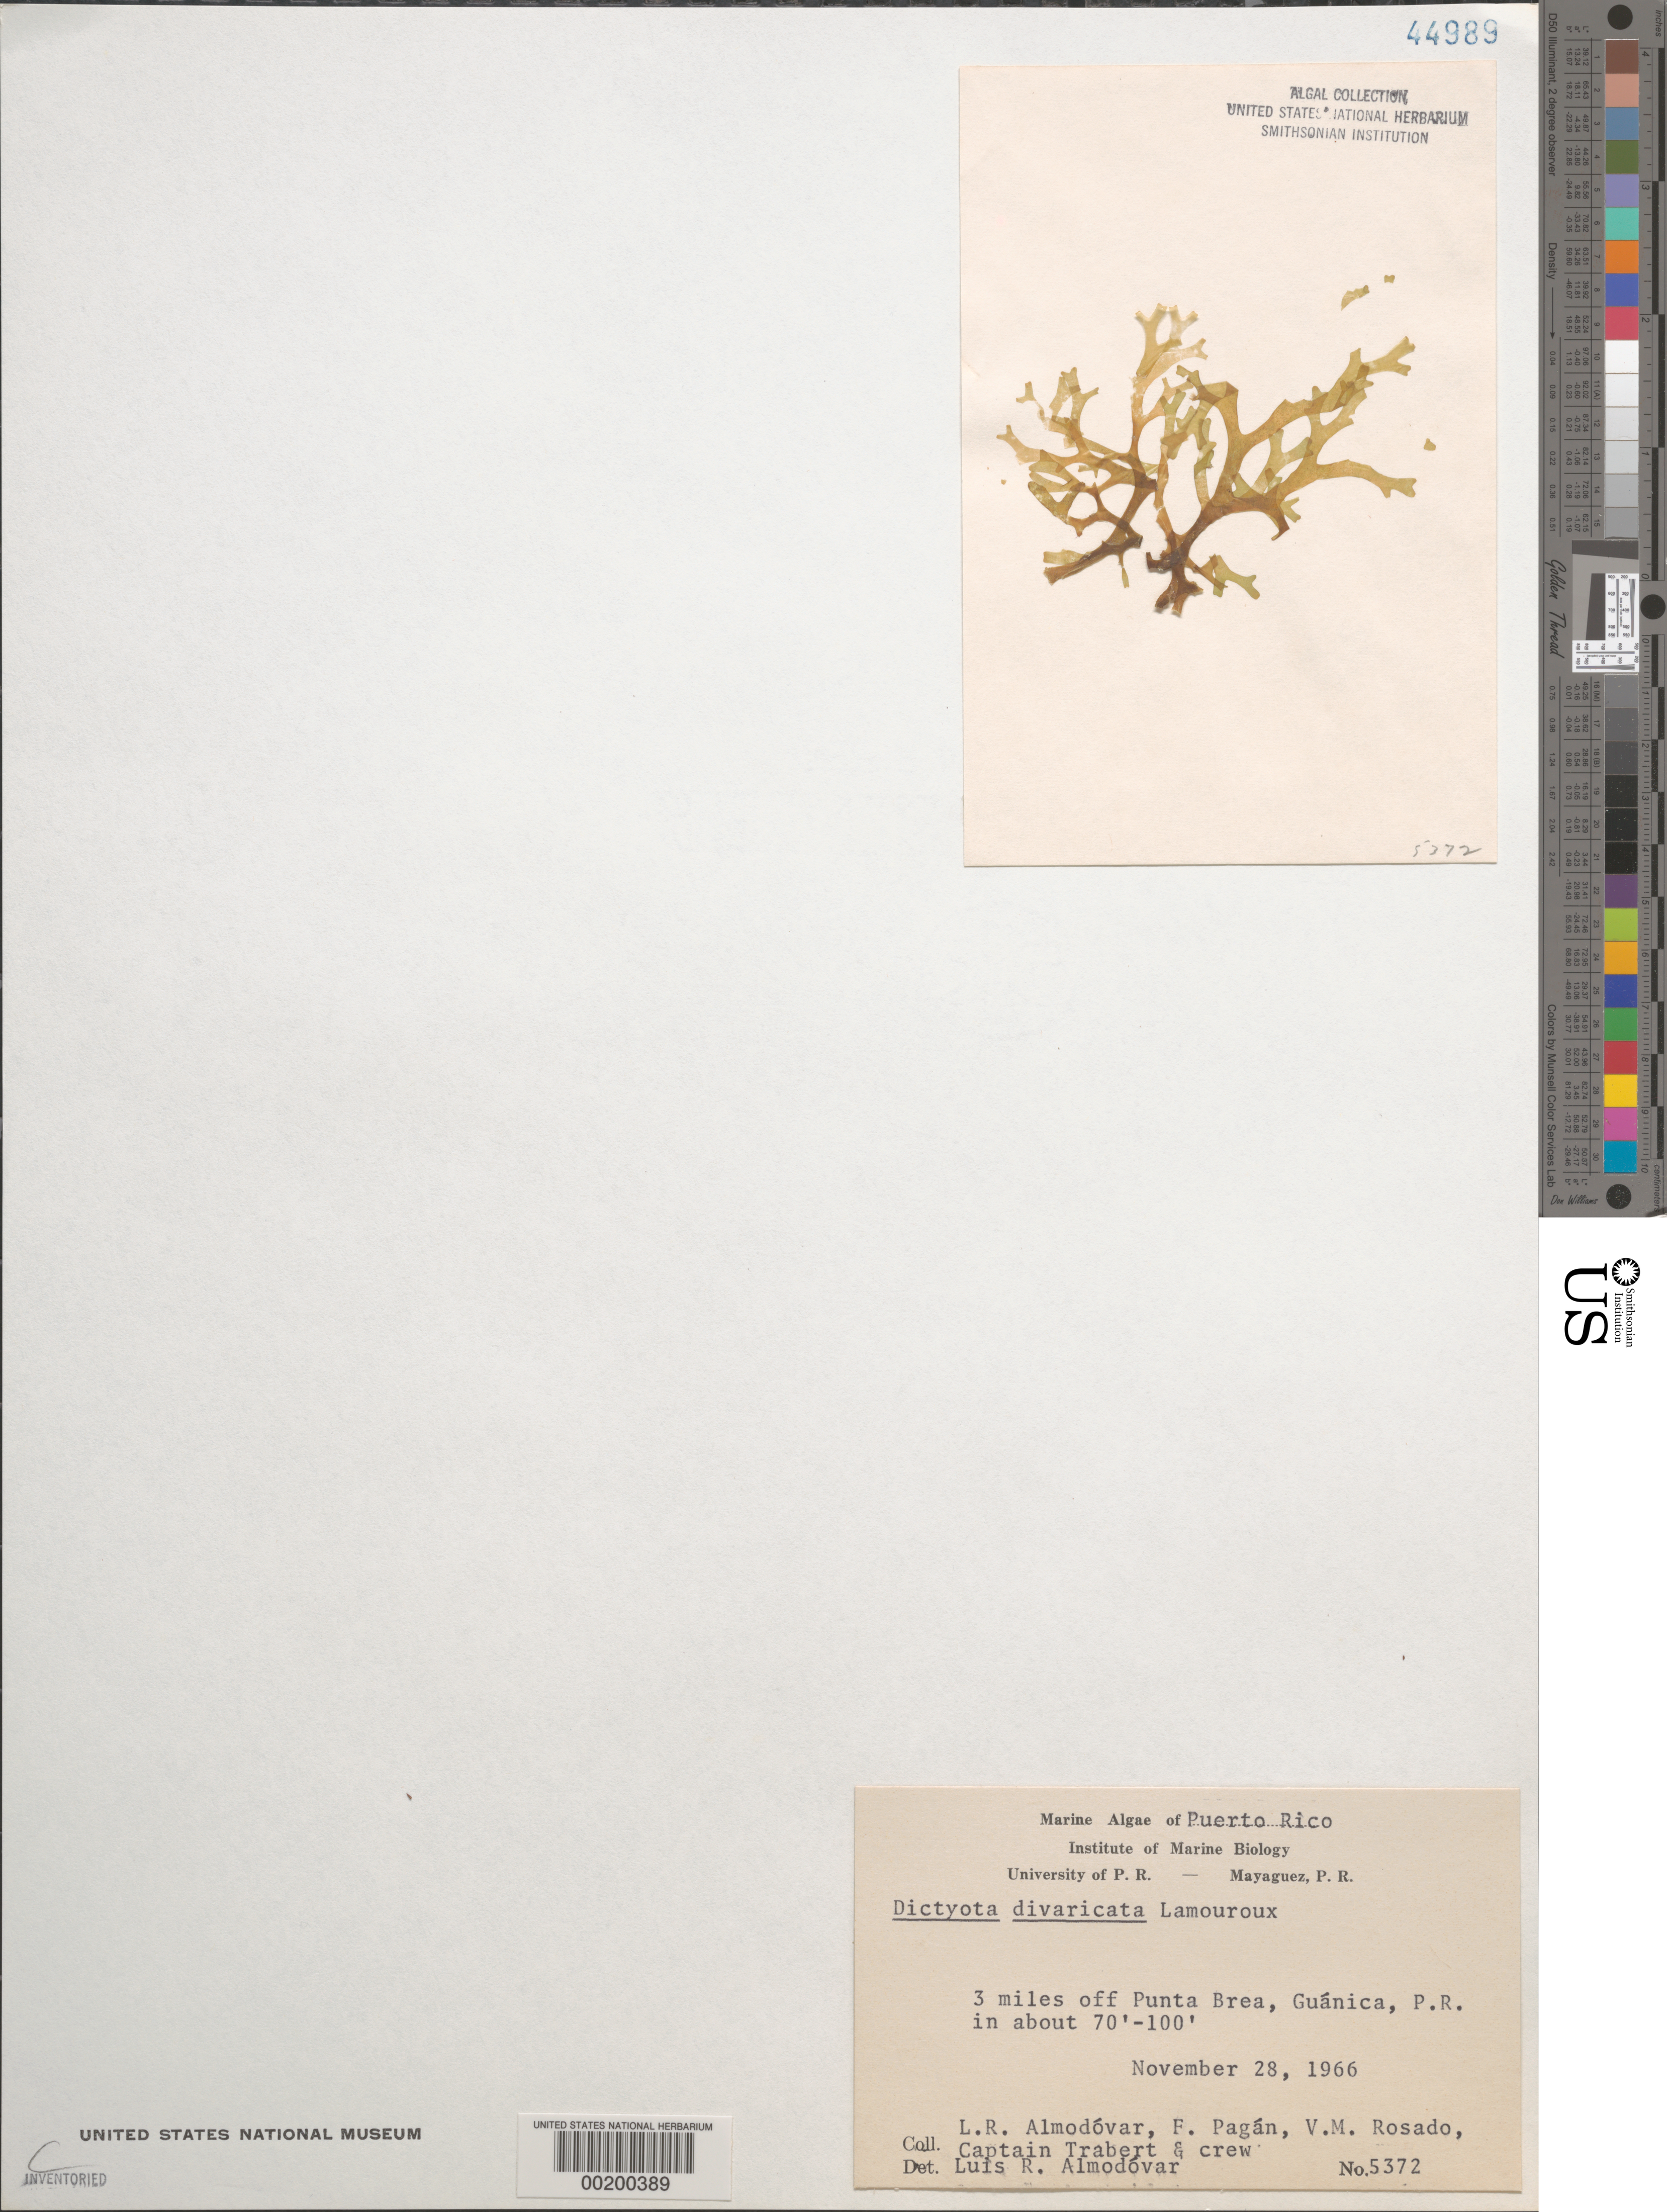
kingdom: Chromista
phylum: Ochrophyta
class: Phaeophyceae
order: Dictyotales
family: Dictyotaceae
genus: Dictyota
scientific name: Dictyota divaricata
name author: J.V.Lamouroux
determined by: Almodovar, L. R.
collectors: L. Almodovar, F. Pagan, V. Rosado, C. Trabert & Crew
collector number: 5372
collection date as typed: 28 Nov 1966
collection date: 1966-11-28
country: Puerto Rico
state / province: Guanica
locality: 3 miles off Punta Brea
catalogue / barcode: US 44989